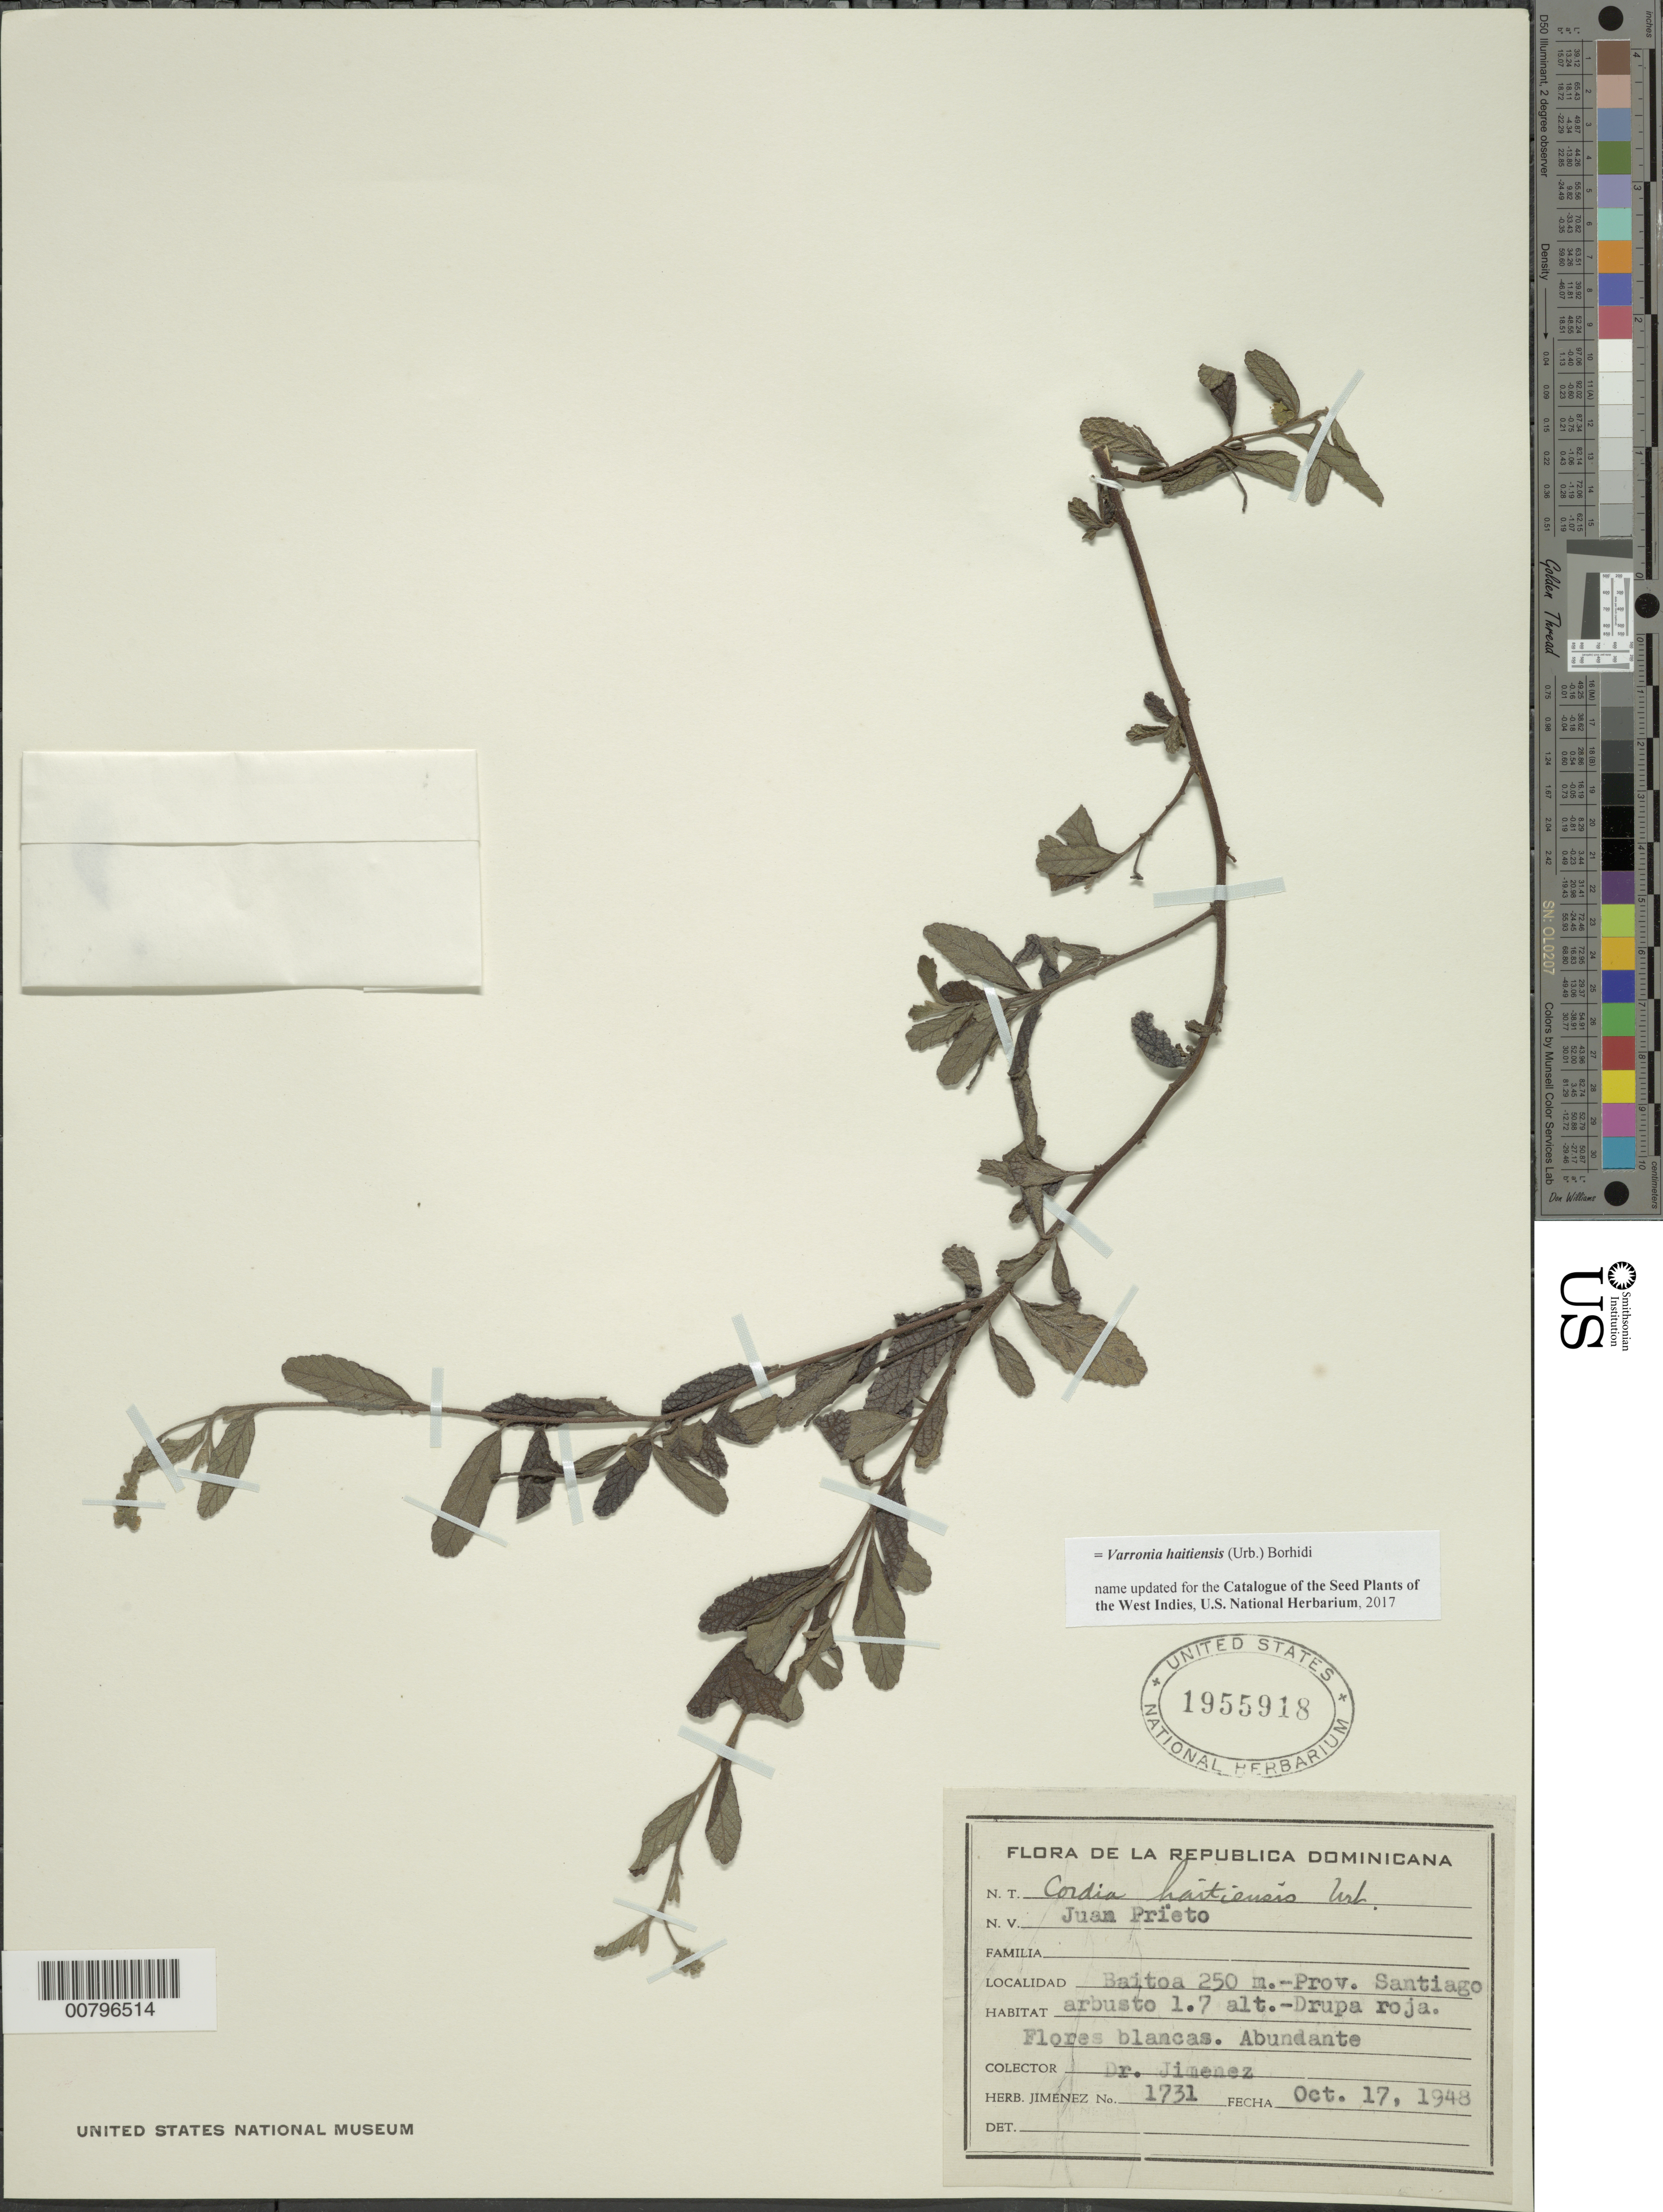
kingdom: Plantae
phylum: Tracheophyta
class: Magnoliopsida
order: Boraginales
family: Cordiaceae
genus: Varronia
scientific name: Varronia haitiensis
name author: (Urb.) Borhidi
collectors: J. J. Jiménez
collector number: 1731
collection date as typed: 17 Oct 1948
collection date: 1948-10-17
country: Dominican Republic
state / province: Santiago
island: Hispaniola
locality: Baitoa.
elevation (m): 250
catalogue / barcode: US 1955918